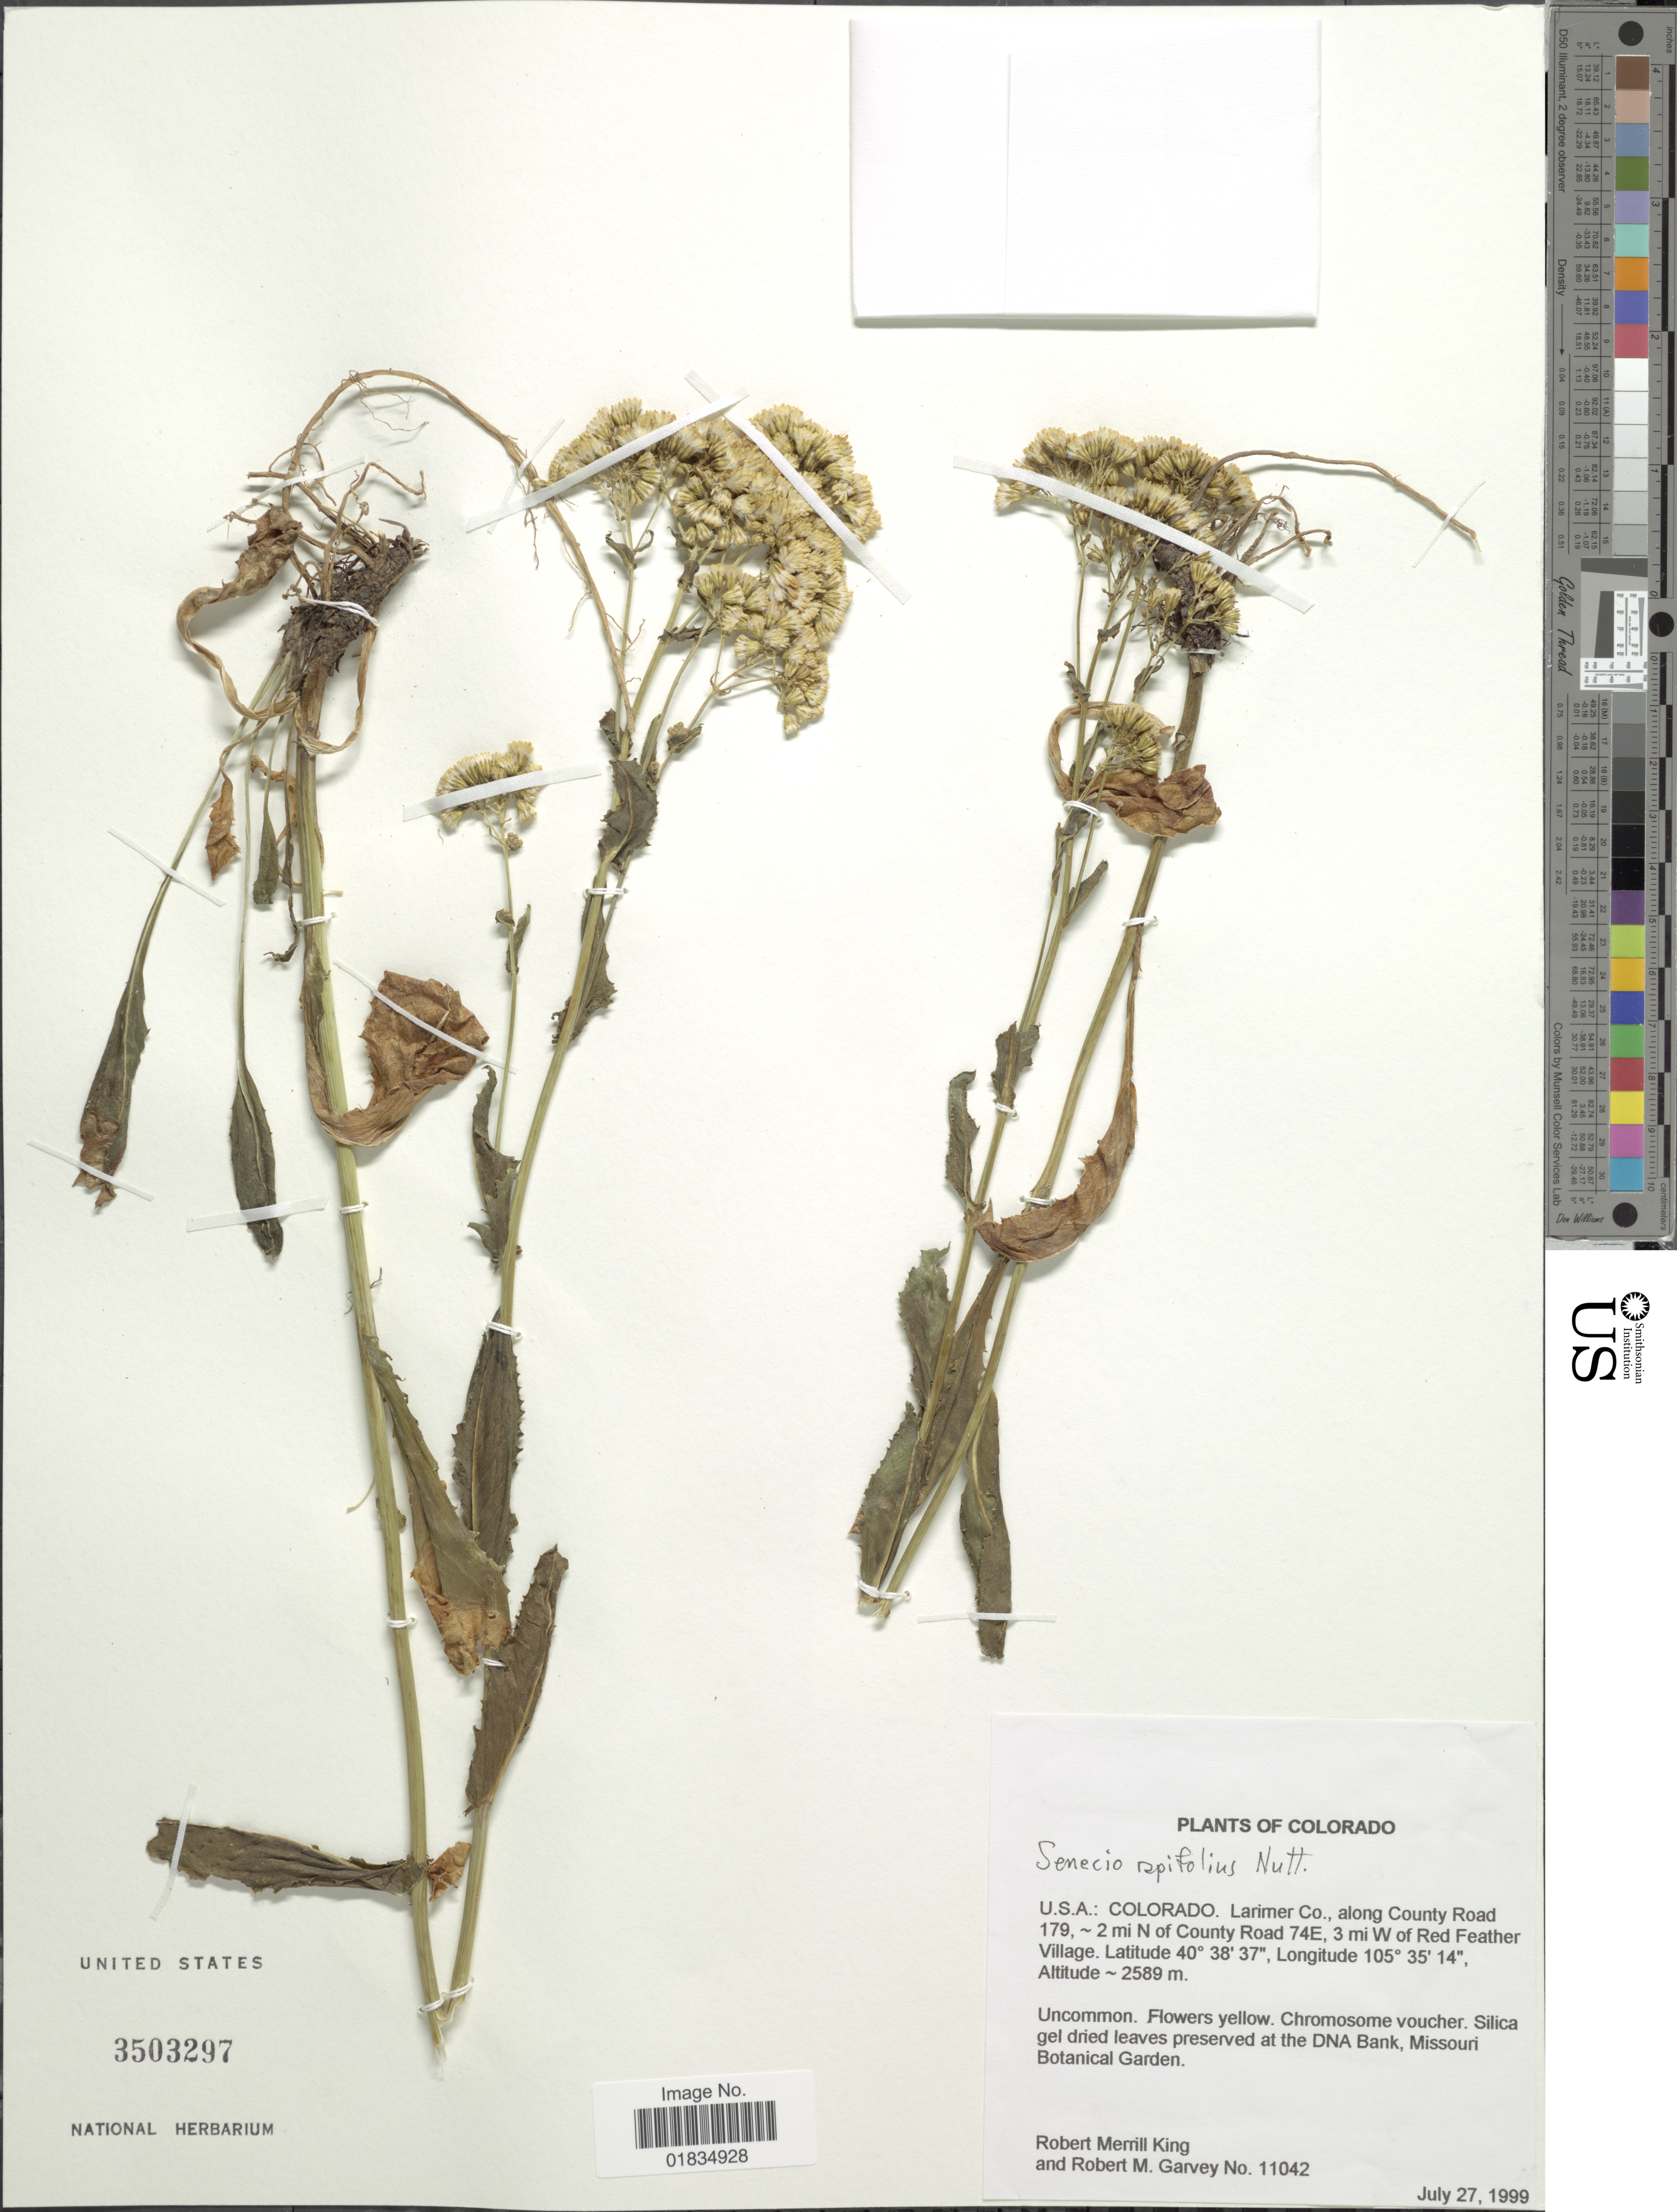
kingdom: Plantae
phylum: Tracheophyta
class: Magnoliopsida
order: Asterales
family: Asteraceae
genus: Senecio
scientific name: Senecio rapifolius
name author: Nutt.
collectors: R. M. King & R. Garvey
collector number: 11042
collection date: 1999-07-27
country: United States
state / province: Colorado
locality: Colorado. Larimer Co., along County Road 179 - 2 mi N of County Road 74E., 3 mi. W of Red Feather Village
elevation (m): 2589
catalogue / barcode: US 3503297